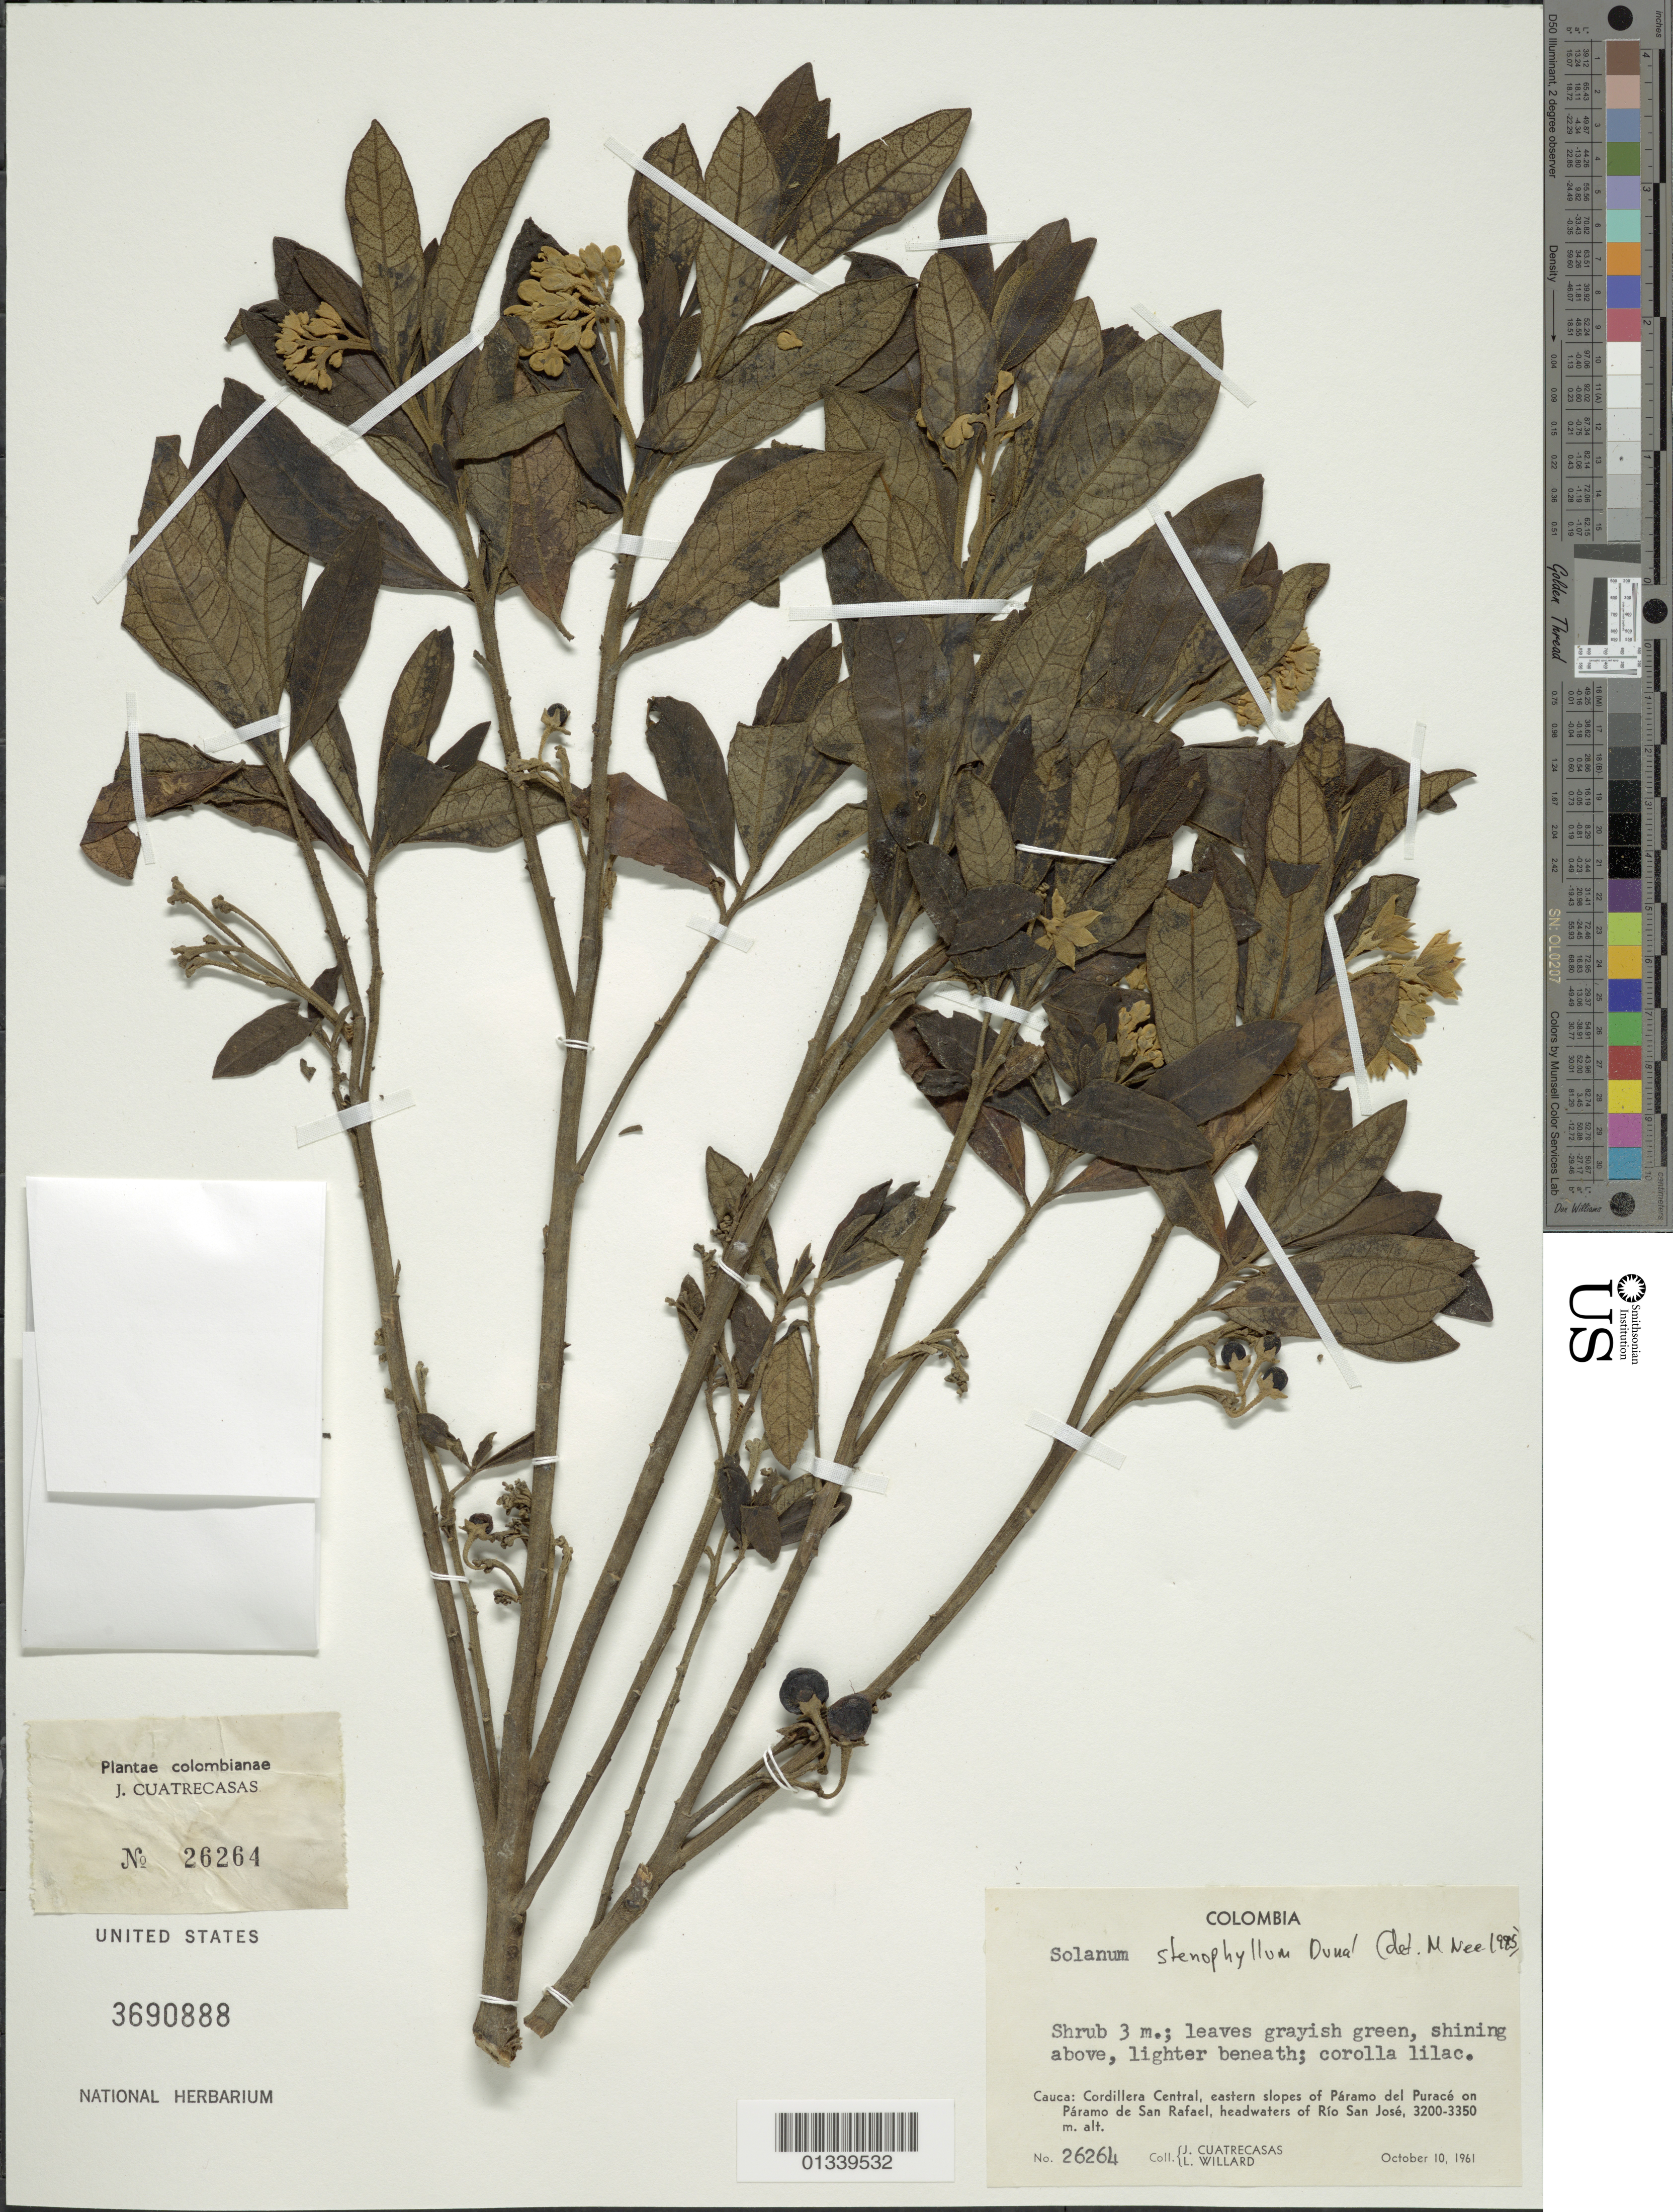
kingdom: Plantae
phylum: Tracheophyta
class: Magnoliopsida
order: Solanales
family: Solanaceae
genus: Solanum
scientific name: Solanum stenophyllum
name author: Dunal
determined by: Nee, Michael H.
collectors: J. Cuatrecasas & L. Willard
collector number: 26264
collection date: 1961-10-10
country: Colombia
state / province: Cauca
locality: Cordillera Central, eastern slopes of Paramo del Purace on Paramo de San Rafael, headwaters of Rio San Jose.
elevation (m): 3200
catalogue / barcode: US 3690888